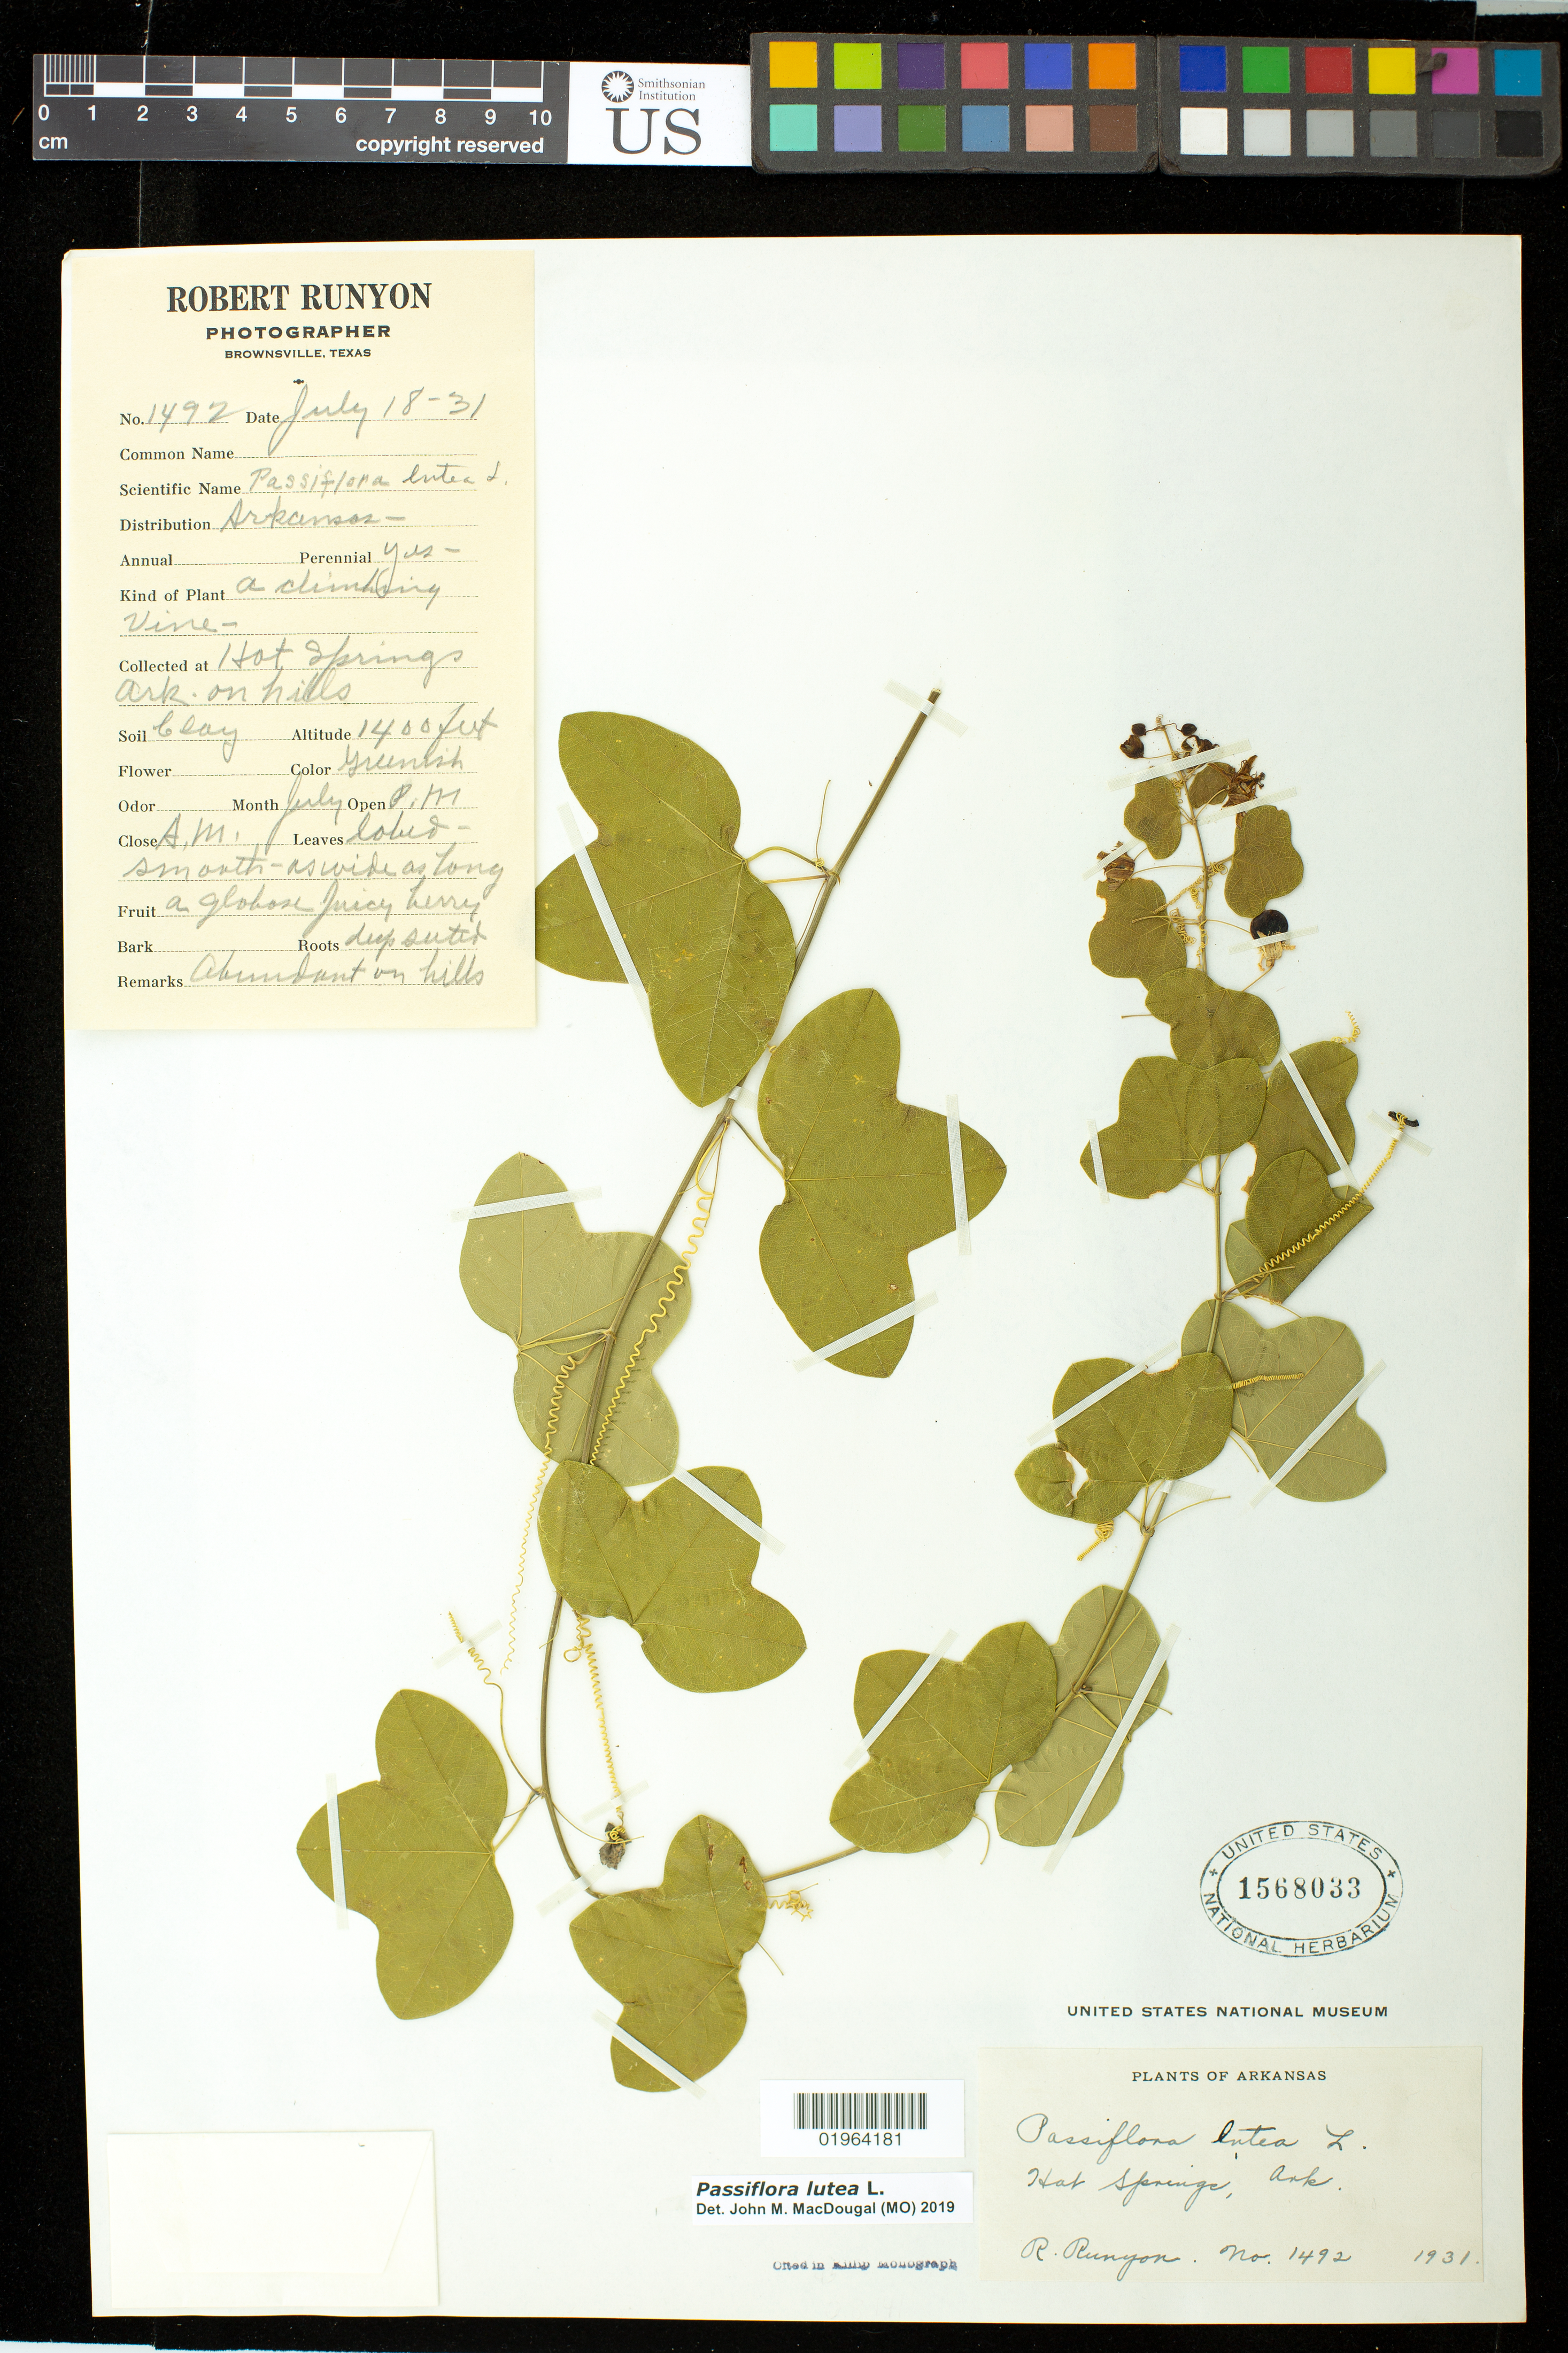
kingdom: Plantae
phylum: Tracheophyta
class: Magnoliopsida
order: Malpighiales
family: Passifloraceae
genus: Passiflora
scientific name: Passiflora lutea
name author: L.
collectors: R. Runyon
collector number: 1492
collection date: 1931-07-18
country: United States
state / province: Arkansas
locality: Hot Springs.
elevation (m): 427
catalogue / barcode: US 1568033